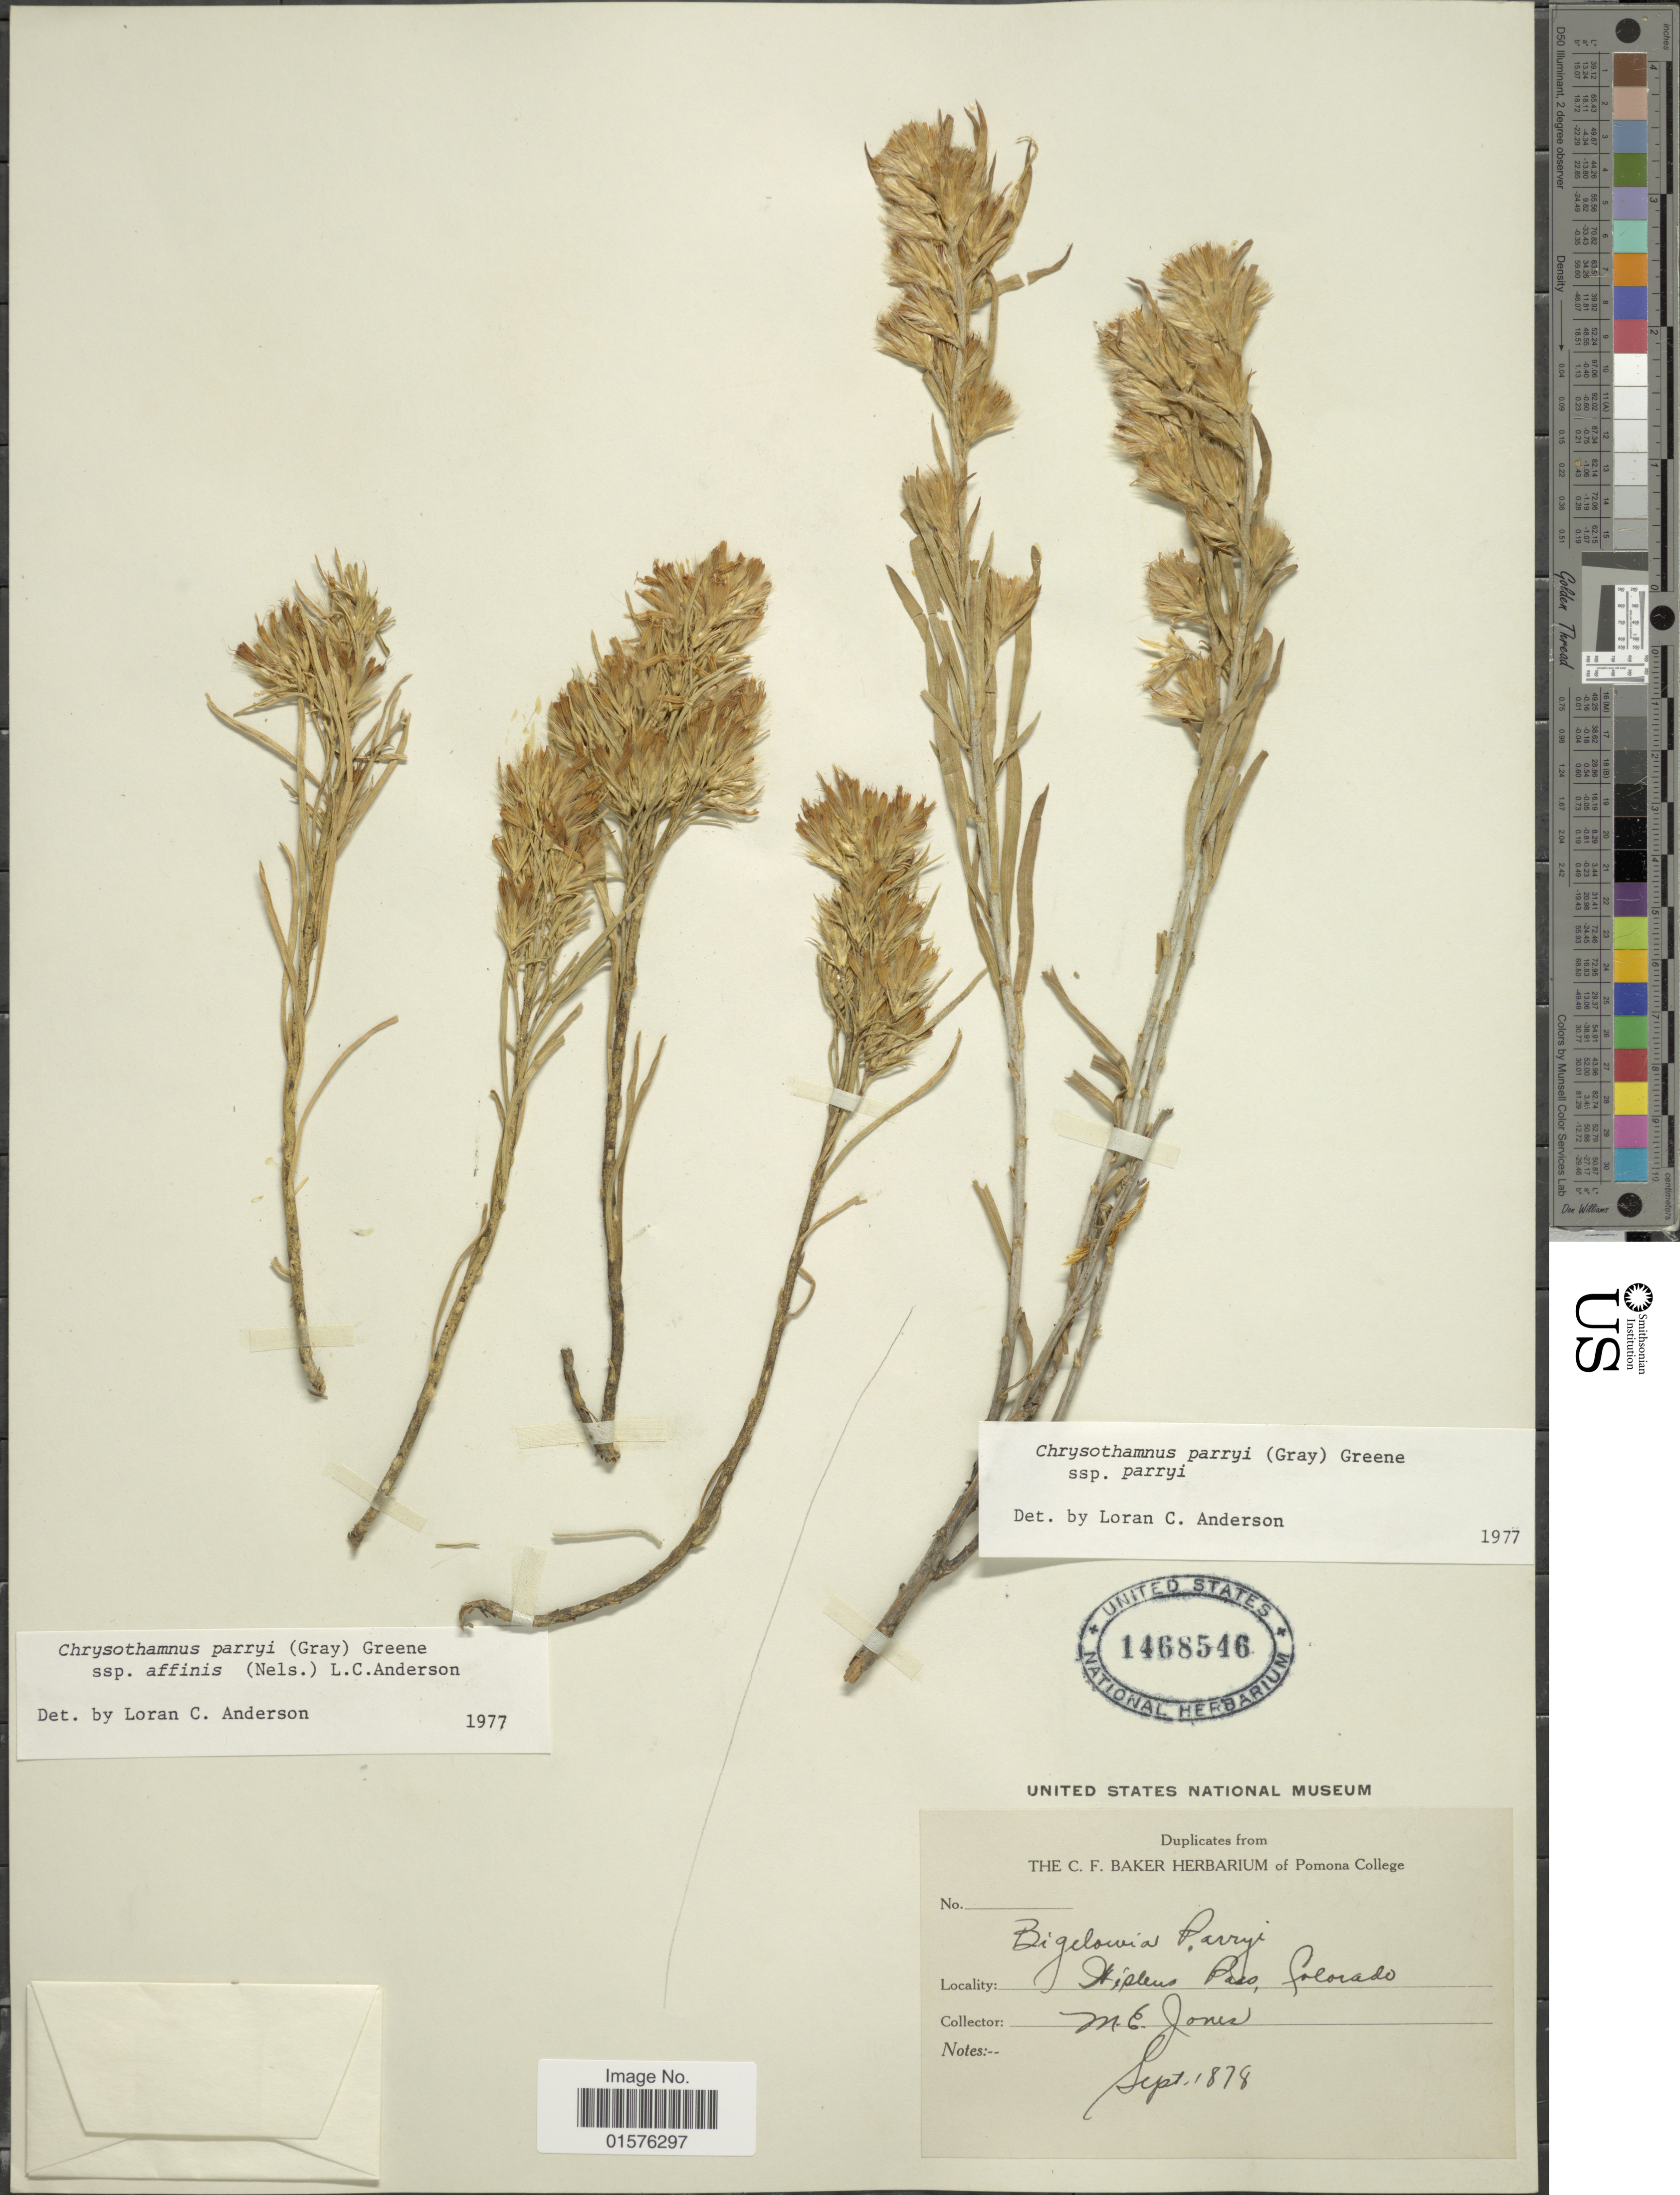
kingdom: Plantae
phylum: Tracheophyta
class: Magnoliopsida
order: Asterales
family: Asteraceae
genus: Ericameria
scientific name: Ericameria parryi var. affinis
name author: (A. Nelson) G.L. Nesom & G.I. Baird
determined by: Urbatsch, Lowell E., Curator (LSU), Louisiana State University (UNITED STATES)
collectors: M. E. Jones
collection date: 1878-09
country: United States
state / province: Colorado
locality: Williams Pass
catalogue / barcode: US 1468546